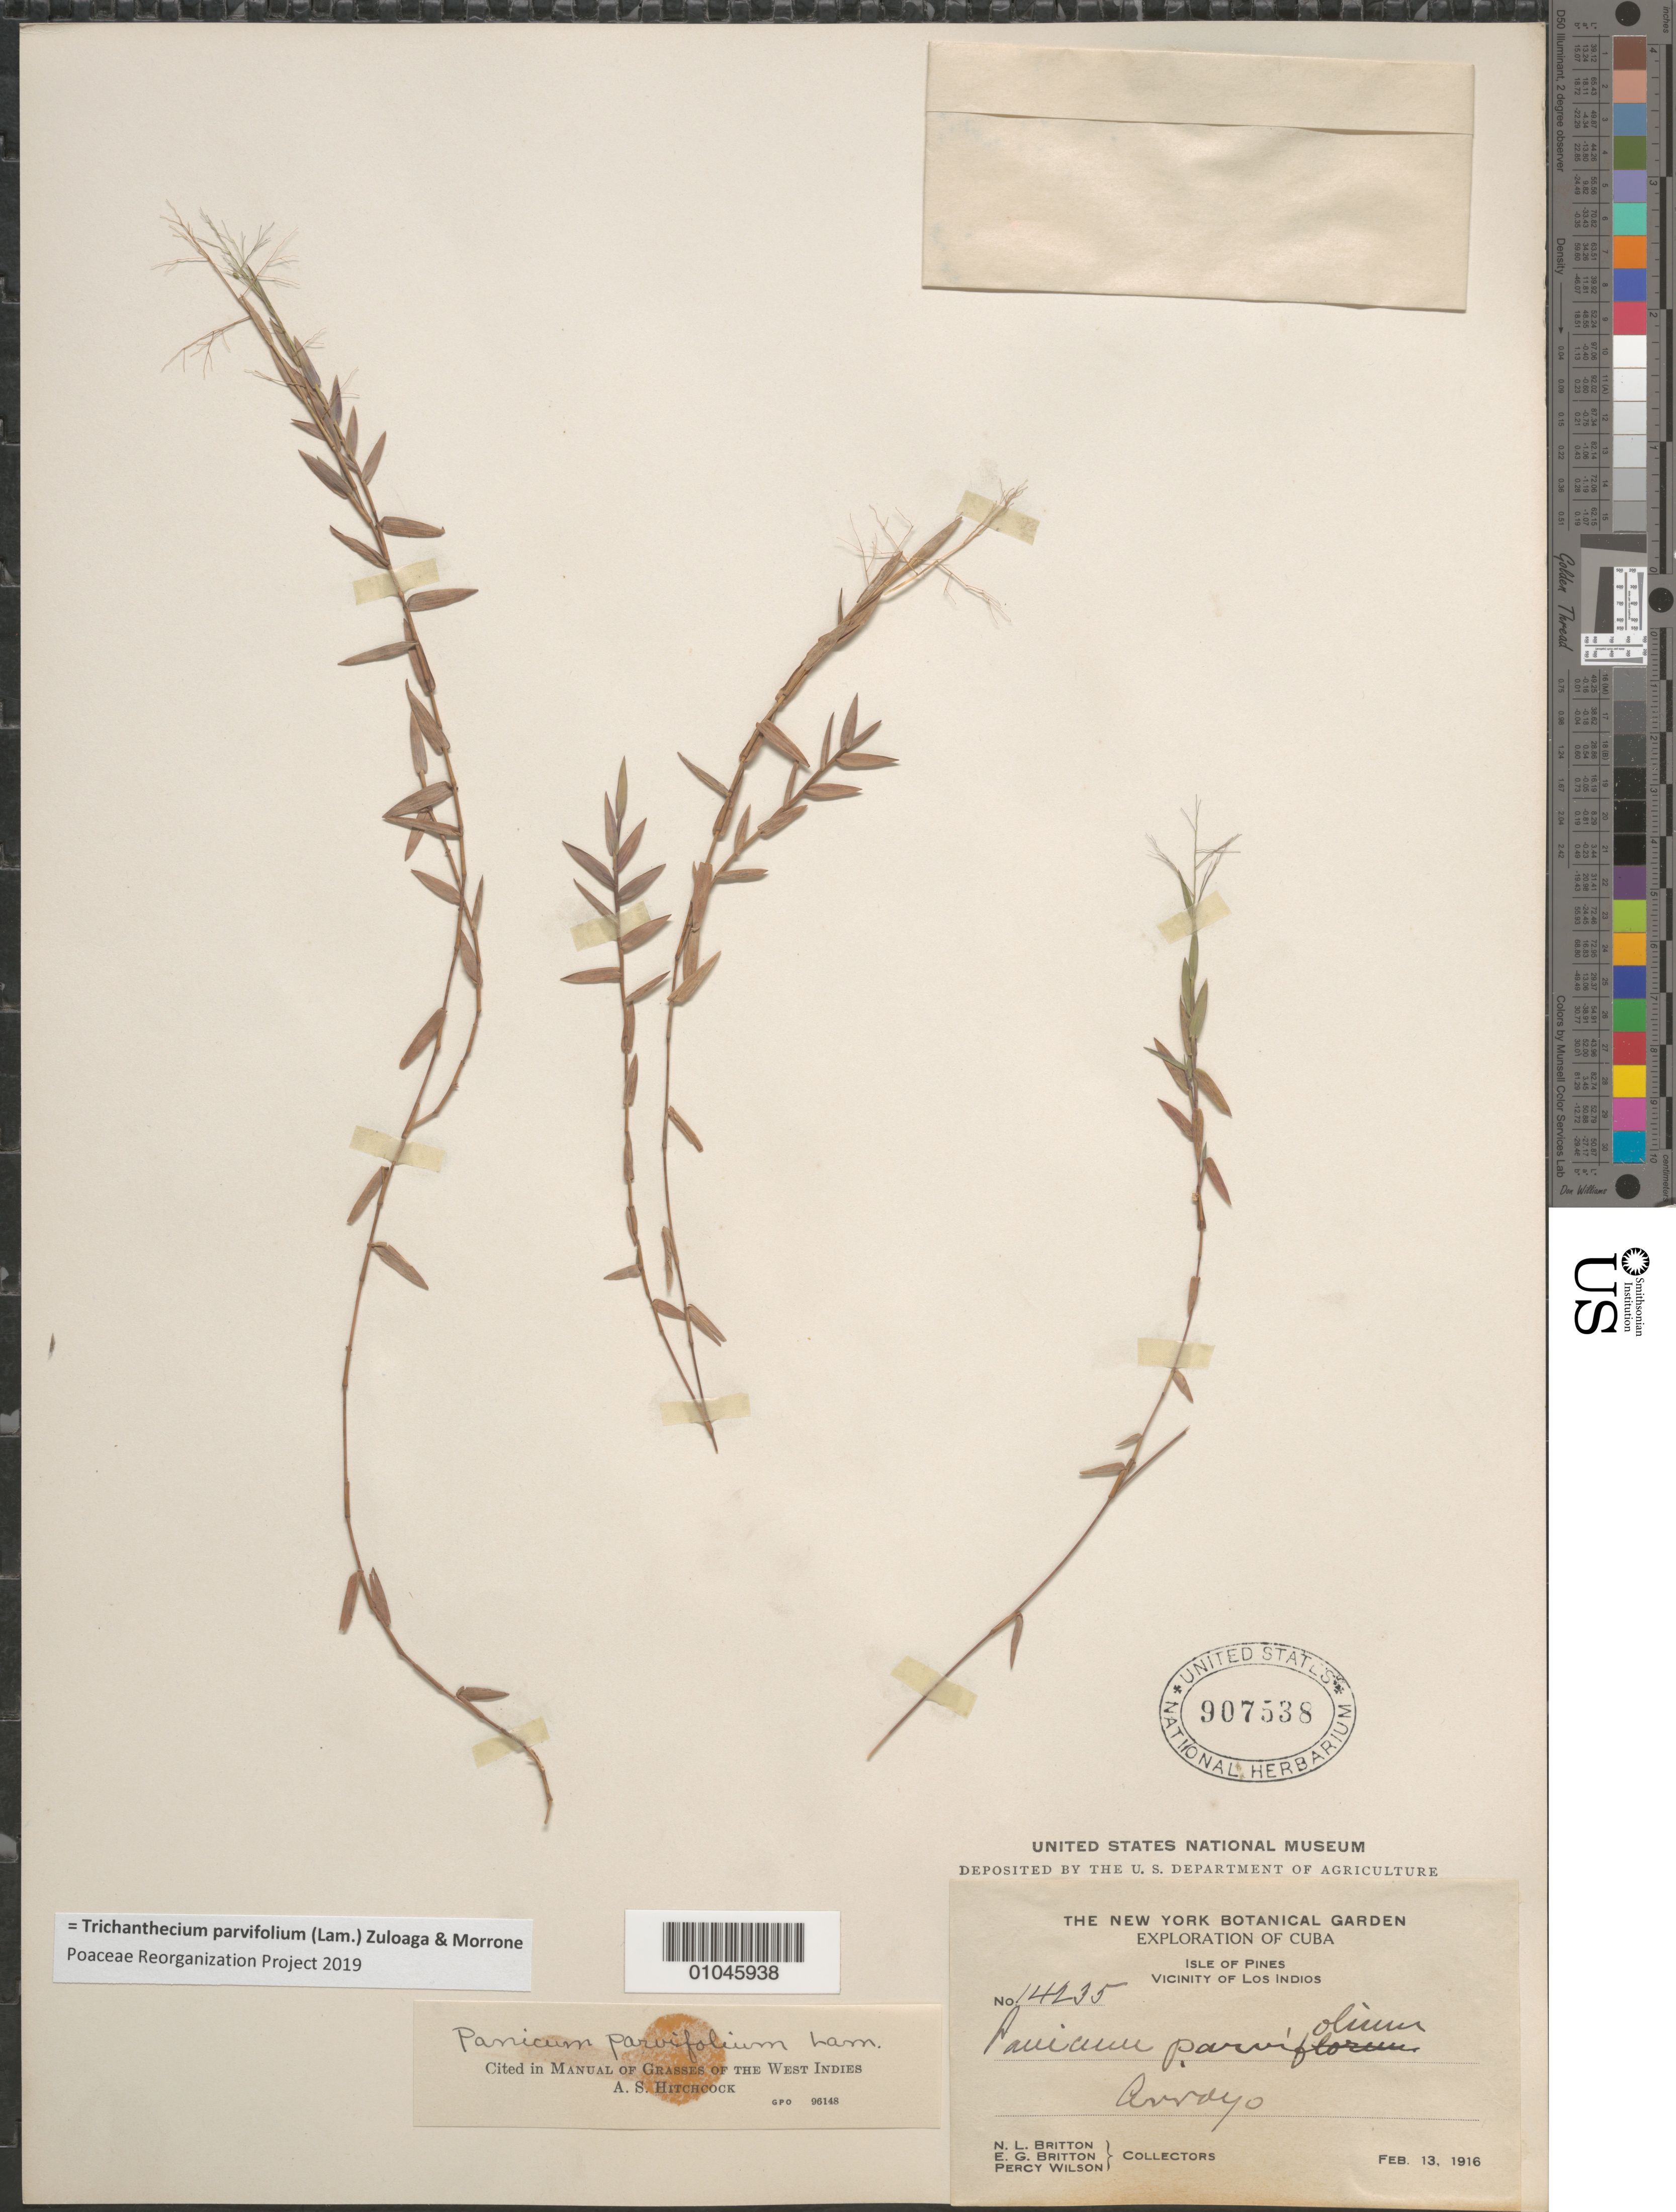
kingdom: Plantae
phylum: Tracheophyta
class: Liliopsida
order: Poales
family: Poaceae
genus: Panicum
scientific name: Panicum parvifolium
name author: Lam.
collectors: E. G. Britton, N. Britton & P. Wilson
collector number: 14235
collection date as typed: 13 Feb 1916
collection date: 1916-02-13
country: Cuba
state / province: Isla de la Juventud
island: Isla de la Juventud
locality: [Isle of Pines], Vicinity of Los Indios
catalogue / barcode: US 907538